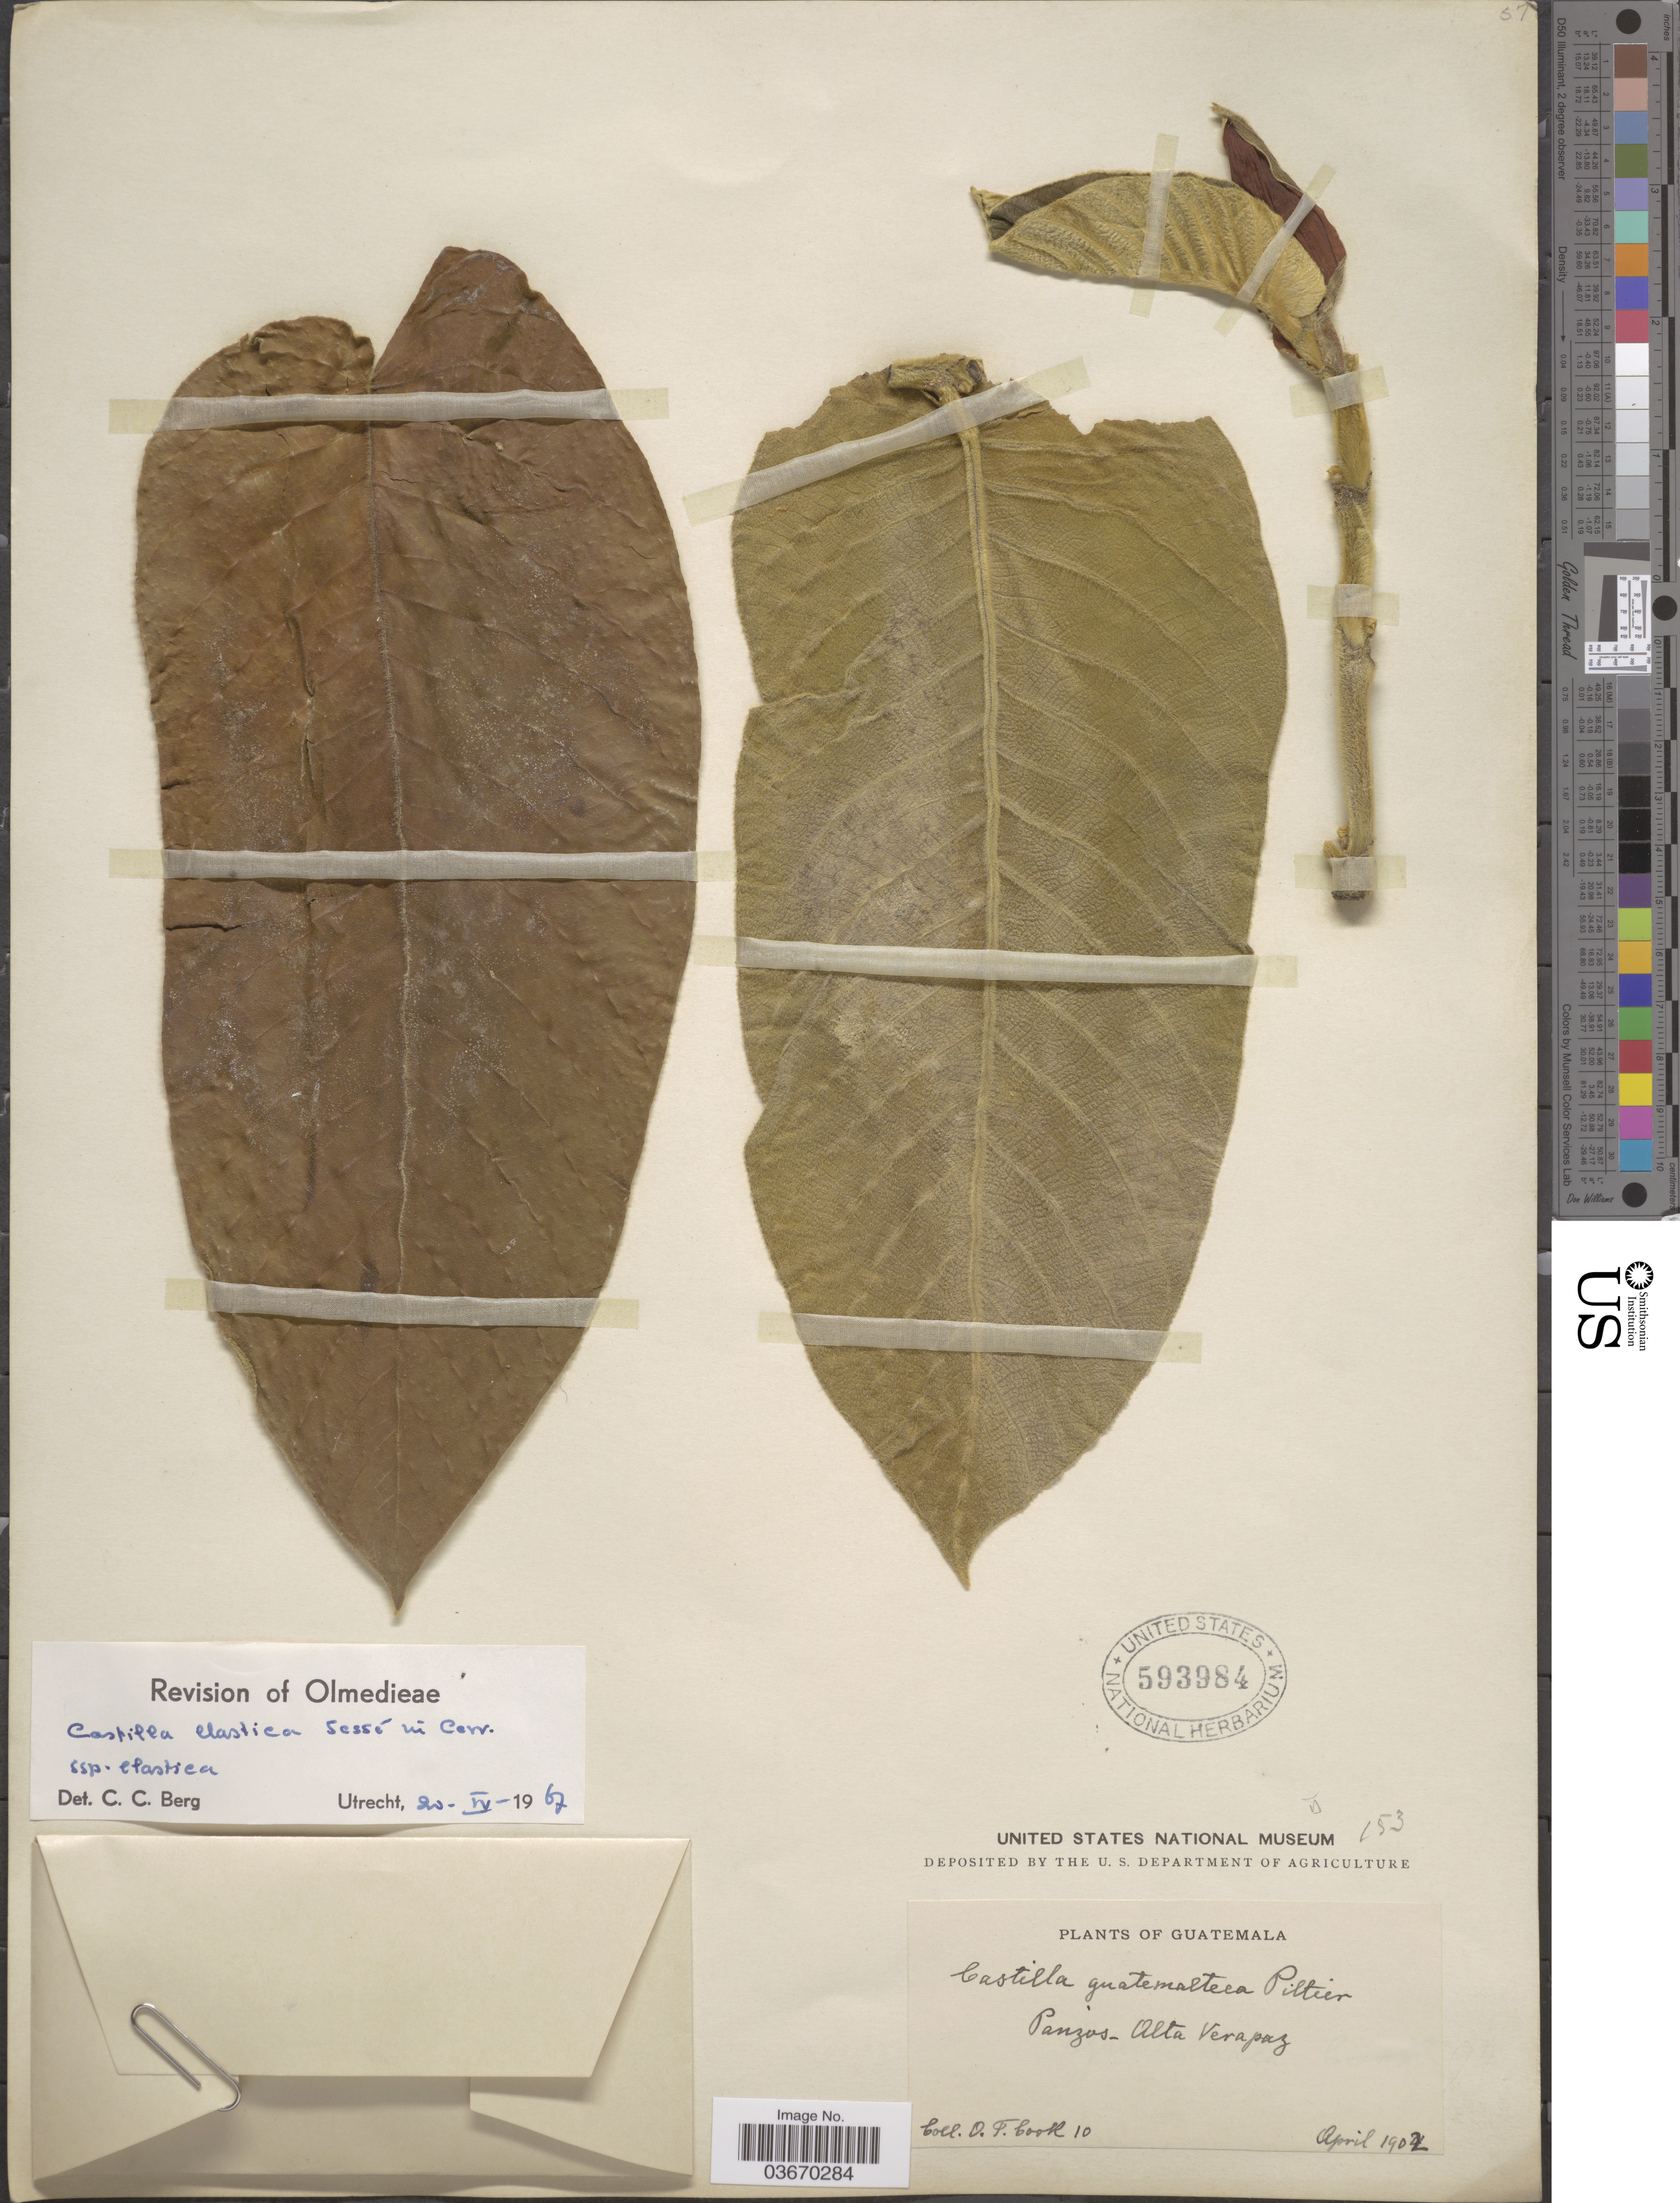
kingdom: Plantae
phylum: Tracheophyta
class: Magnoliopsida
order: Rosales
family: Moraceae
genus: Castilla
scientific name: Castilla elastica subsp. elastica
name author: Sessé ex Cerv.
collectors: O. F. Cook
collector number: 10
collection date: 1902-04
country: Guatemala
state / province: Alta Verapaz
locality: Panzos.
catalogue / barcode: US 593984